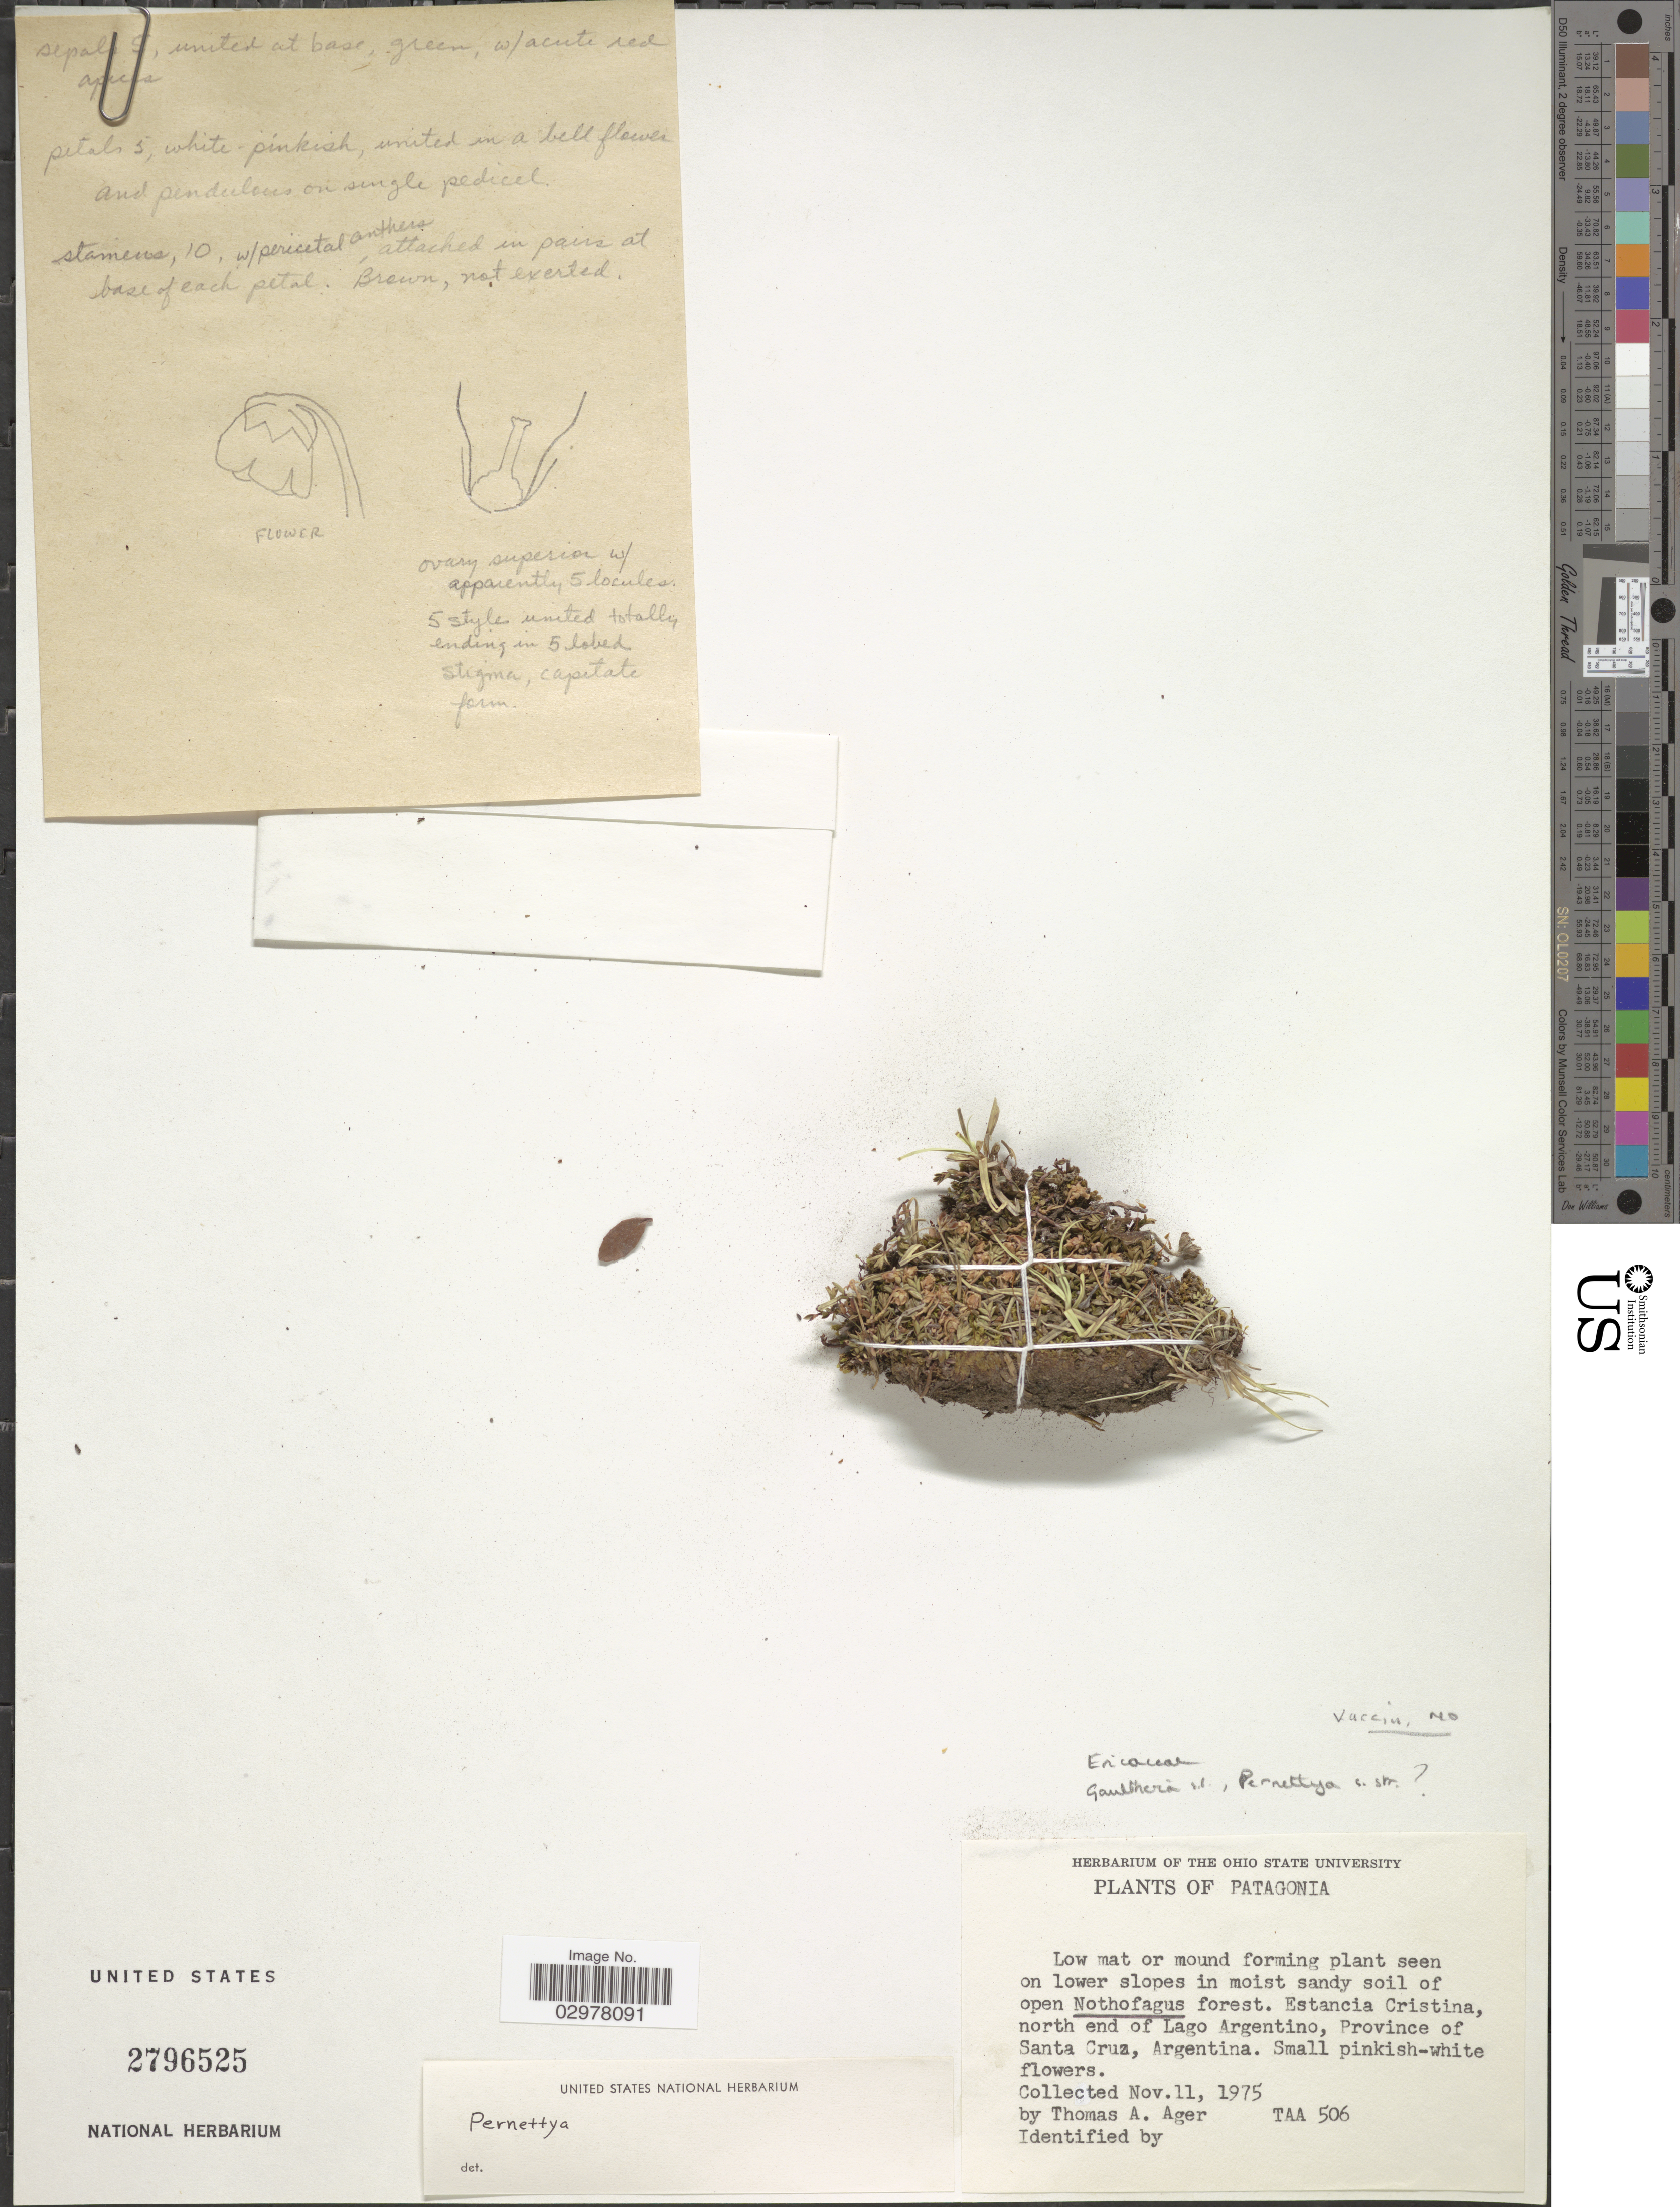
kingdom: Plantae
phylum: Tracheophyta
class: Magnoliopsida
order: Ericales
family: Ericaceae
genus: Pernettya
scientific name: Pernettya sp.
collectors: T. A. Ager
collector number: TAA 506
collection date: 1975-11-11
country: Argentina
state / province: Santa Cruz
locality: Patagonia. Estancia Cristina, north end of Lago Argentino, Province of Santa Cruz.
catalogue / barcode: US 2796525